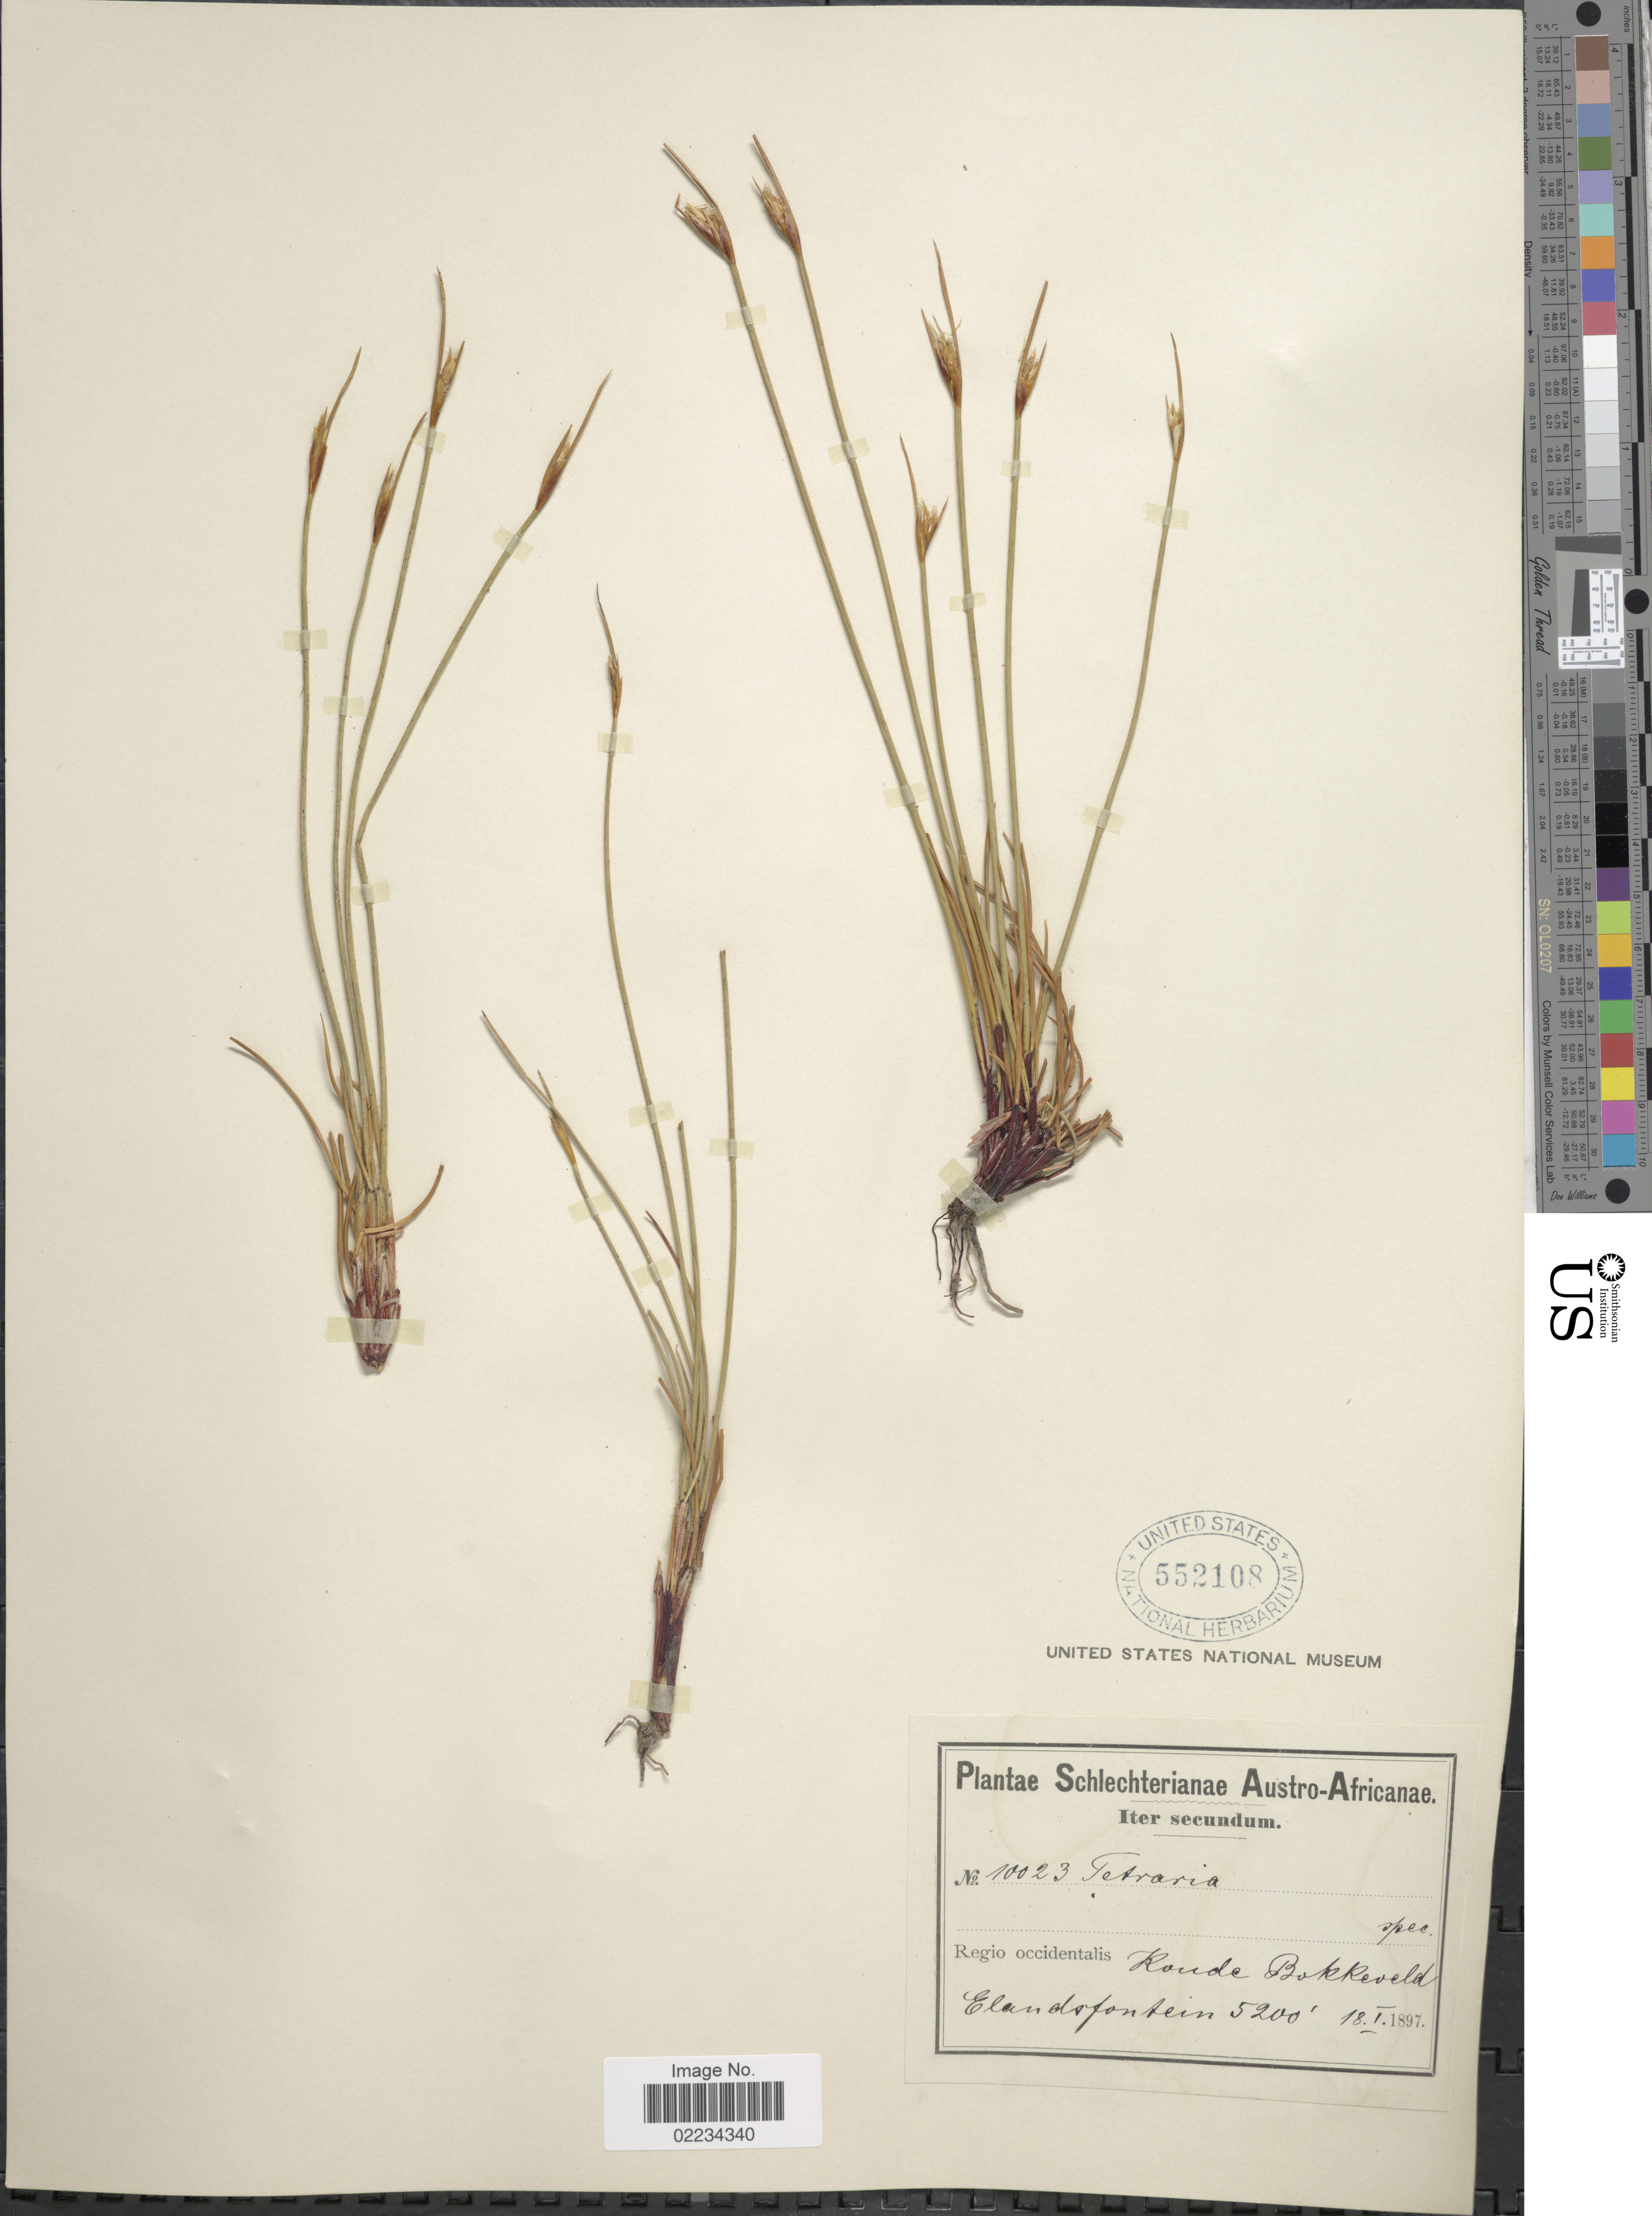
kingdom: Plantae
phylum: Tracheophyta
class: Liliopsida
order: Poales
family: Cyperaceae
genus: Schoenus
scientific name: Schoenus pictus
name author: (Boeckeler) Kuntze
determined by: Strong, Mark T., (BOT), Smithsonian Institution - National Museum of Natural History (UNITED STATES)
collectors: Schlechter, --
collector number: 10023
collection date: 1897-01-18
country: South Africa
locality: Austro-Africanae, Iter secundum, Regio occidentalis Koude Bokkeveld, Elandsfontein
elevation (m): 1585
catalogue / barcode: US 552108